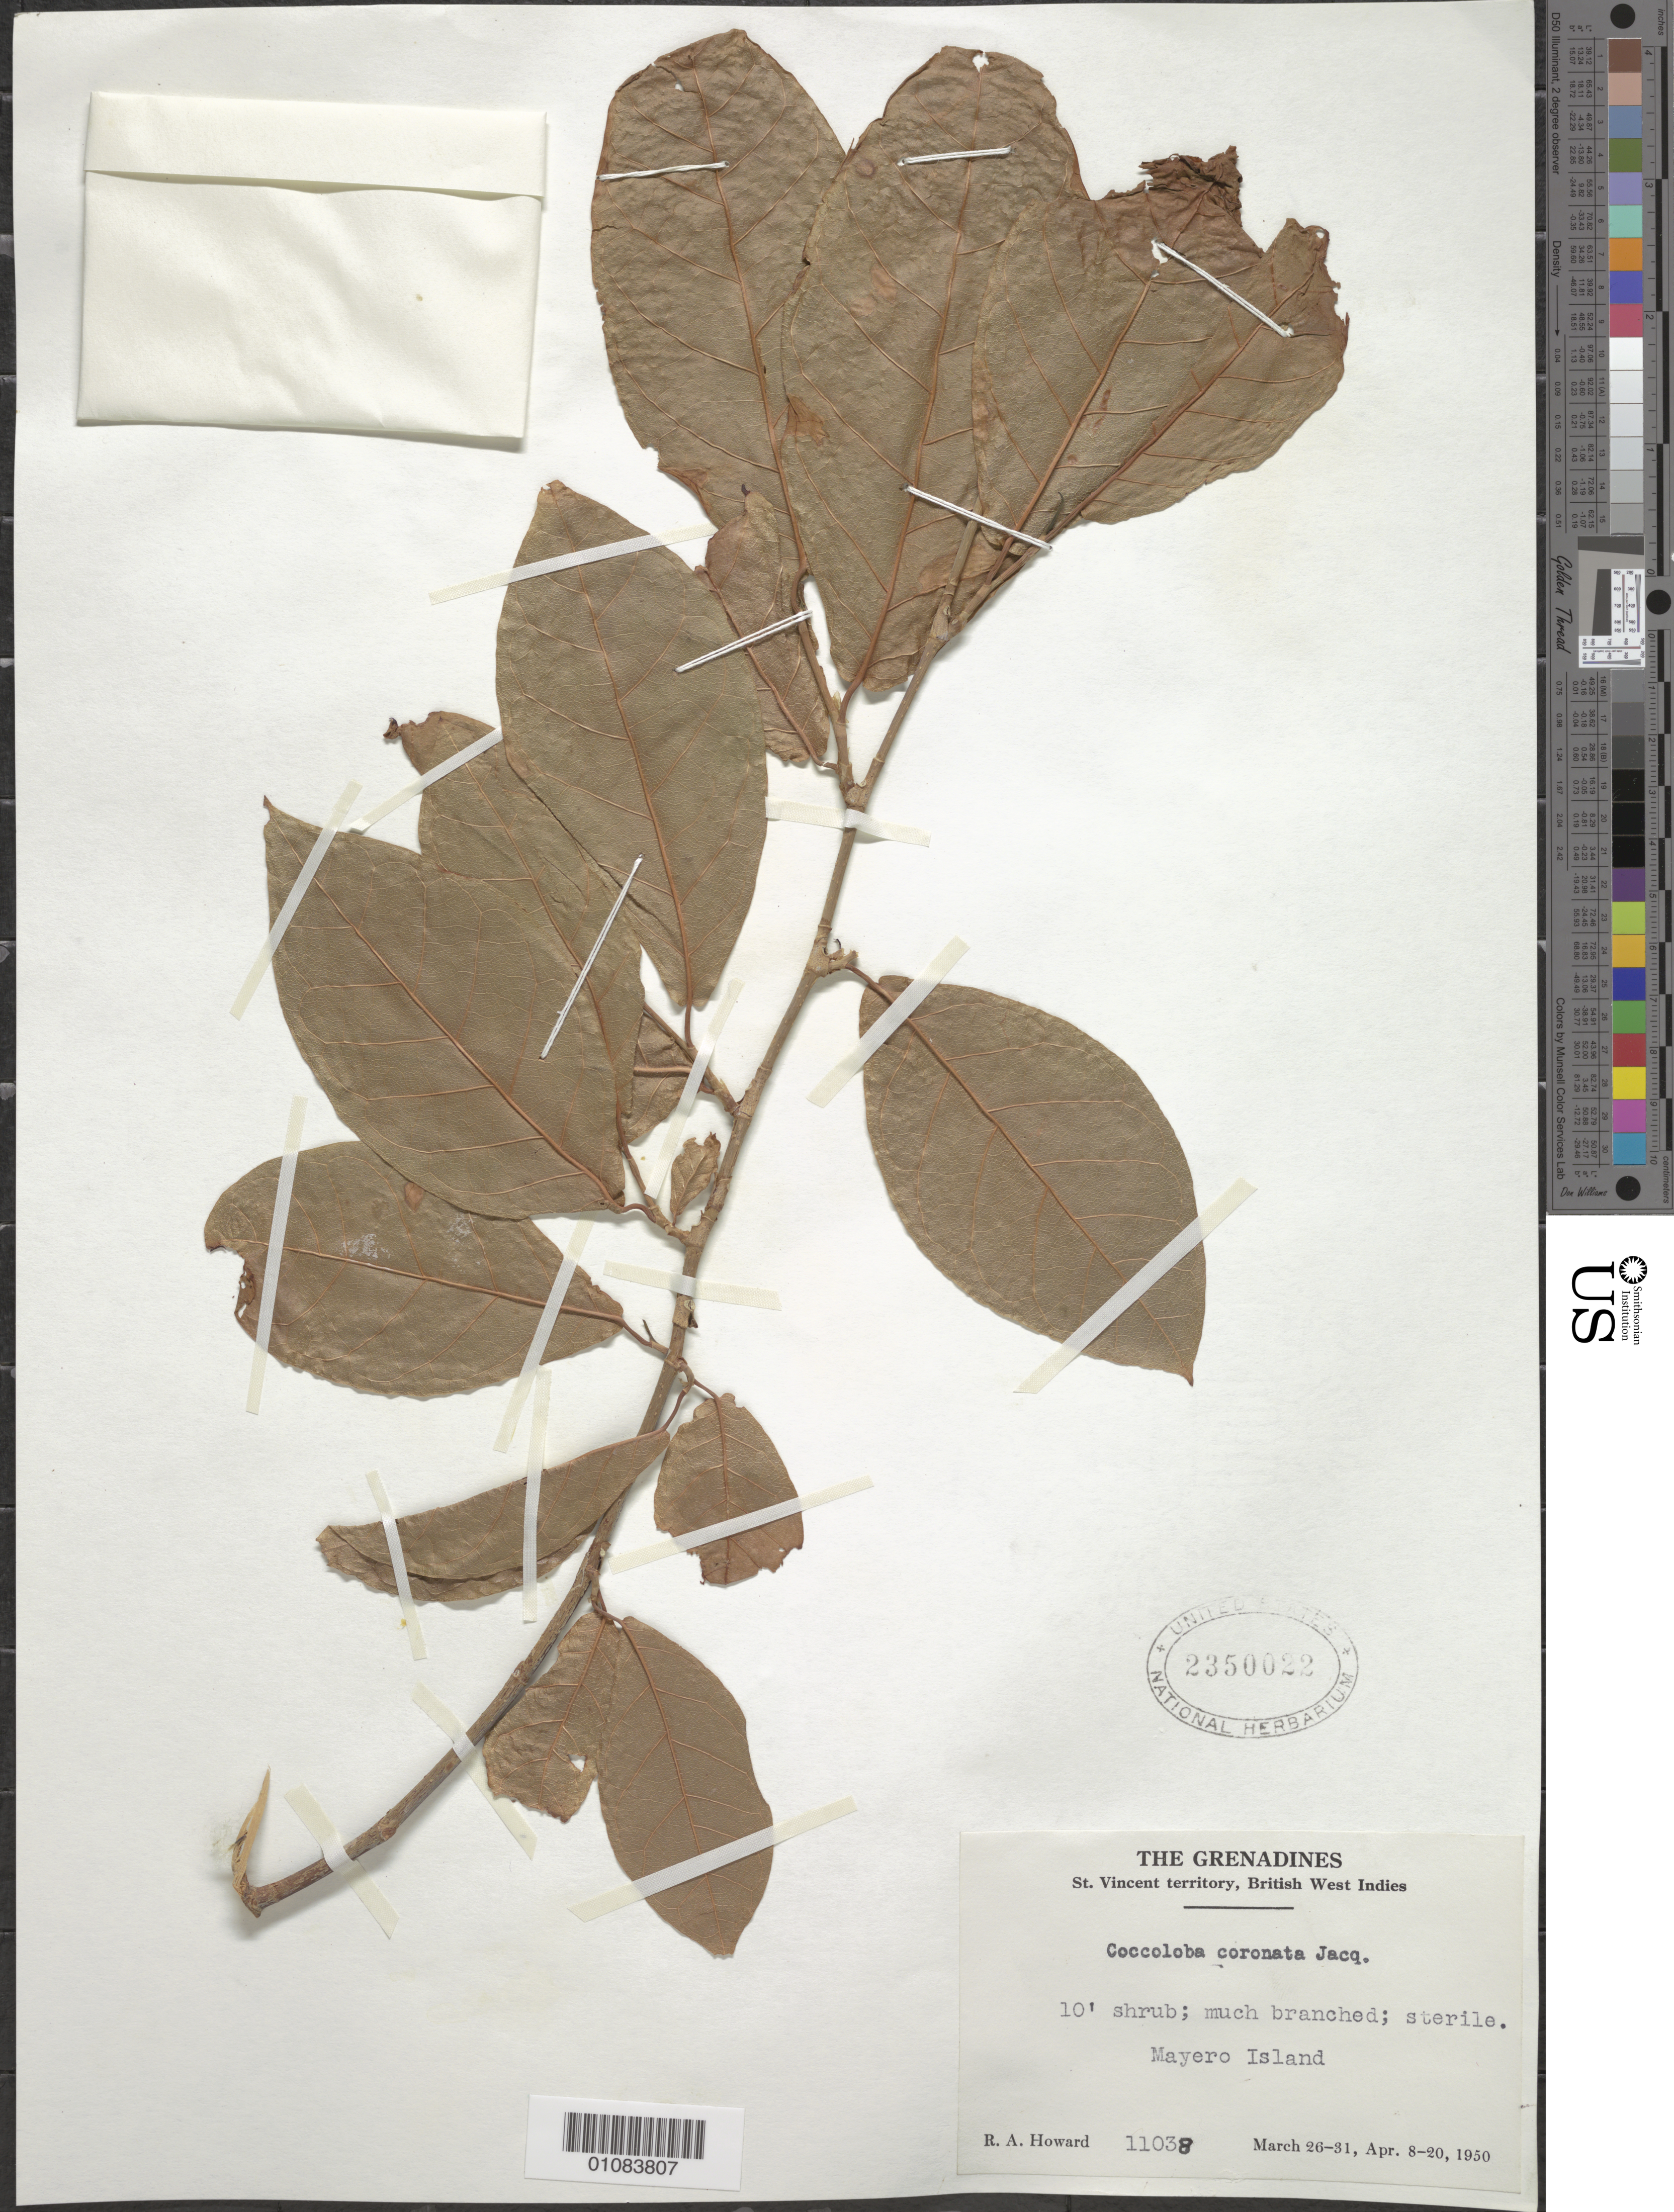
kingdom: Plantae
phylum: Tracheophyta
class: Magnoliopsida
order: Caryophyllales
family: Polygonaceae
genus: Coccoloba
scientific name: Coccoloba coronata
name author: Jacq.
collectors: R. A. Howard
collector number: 11038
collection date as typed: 26 Mar 1950 to 20 Apr 1950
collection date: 1950-03-26/1950-04-20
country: St. Vincent - Grenadines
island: Mayreau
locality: Mayero Island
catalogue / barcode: US 2350022